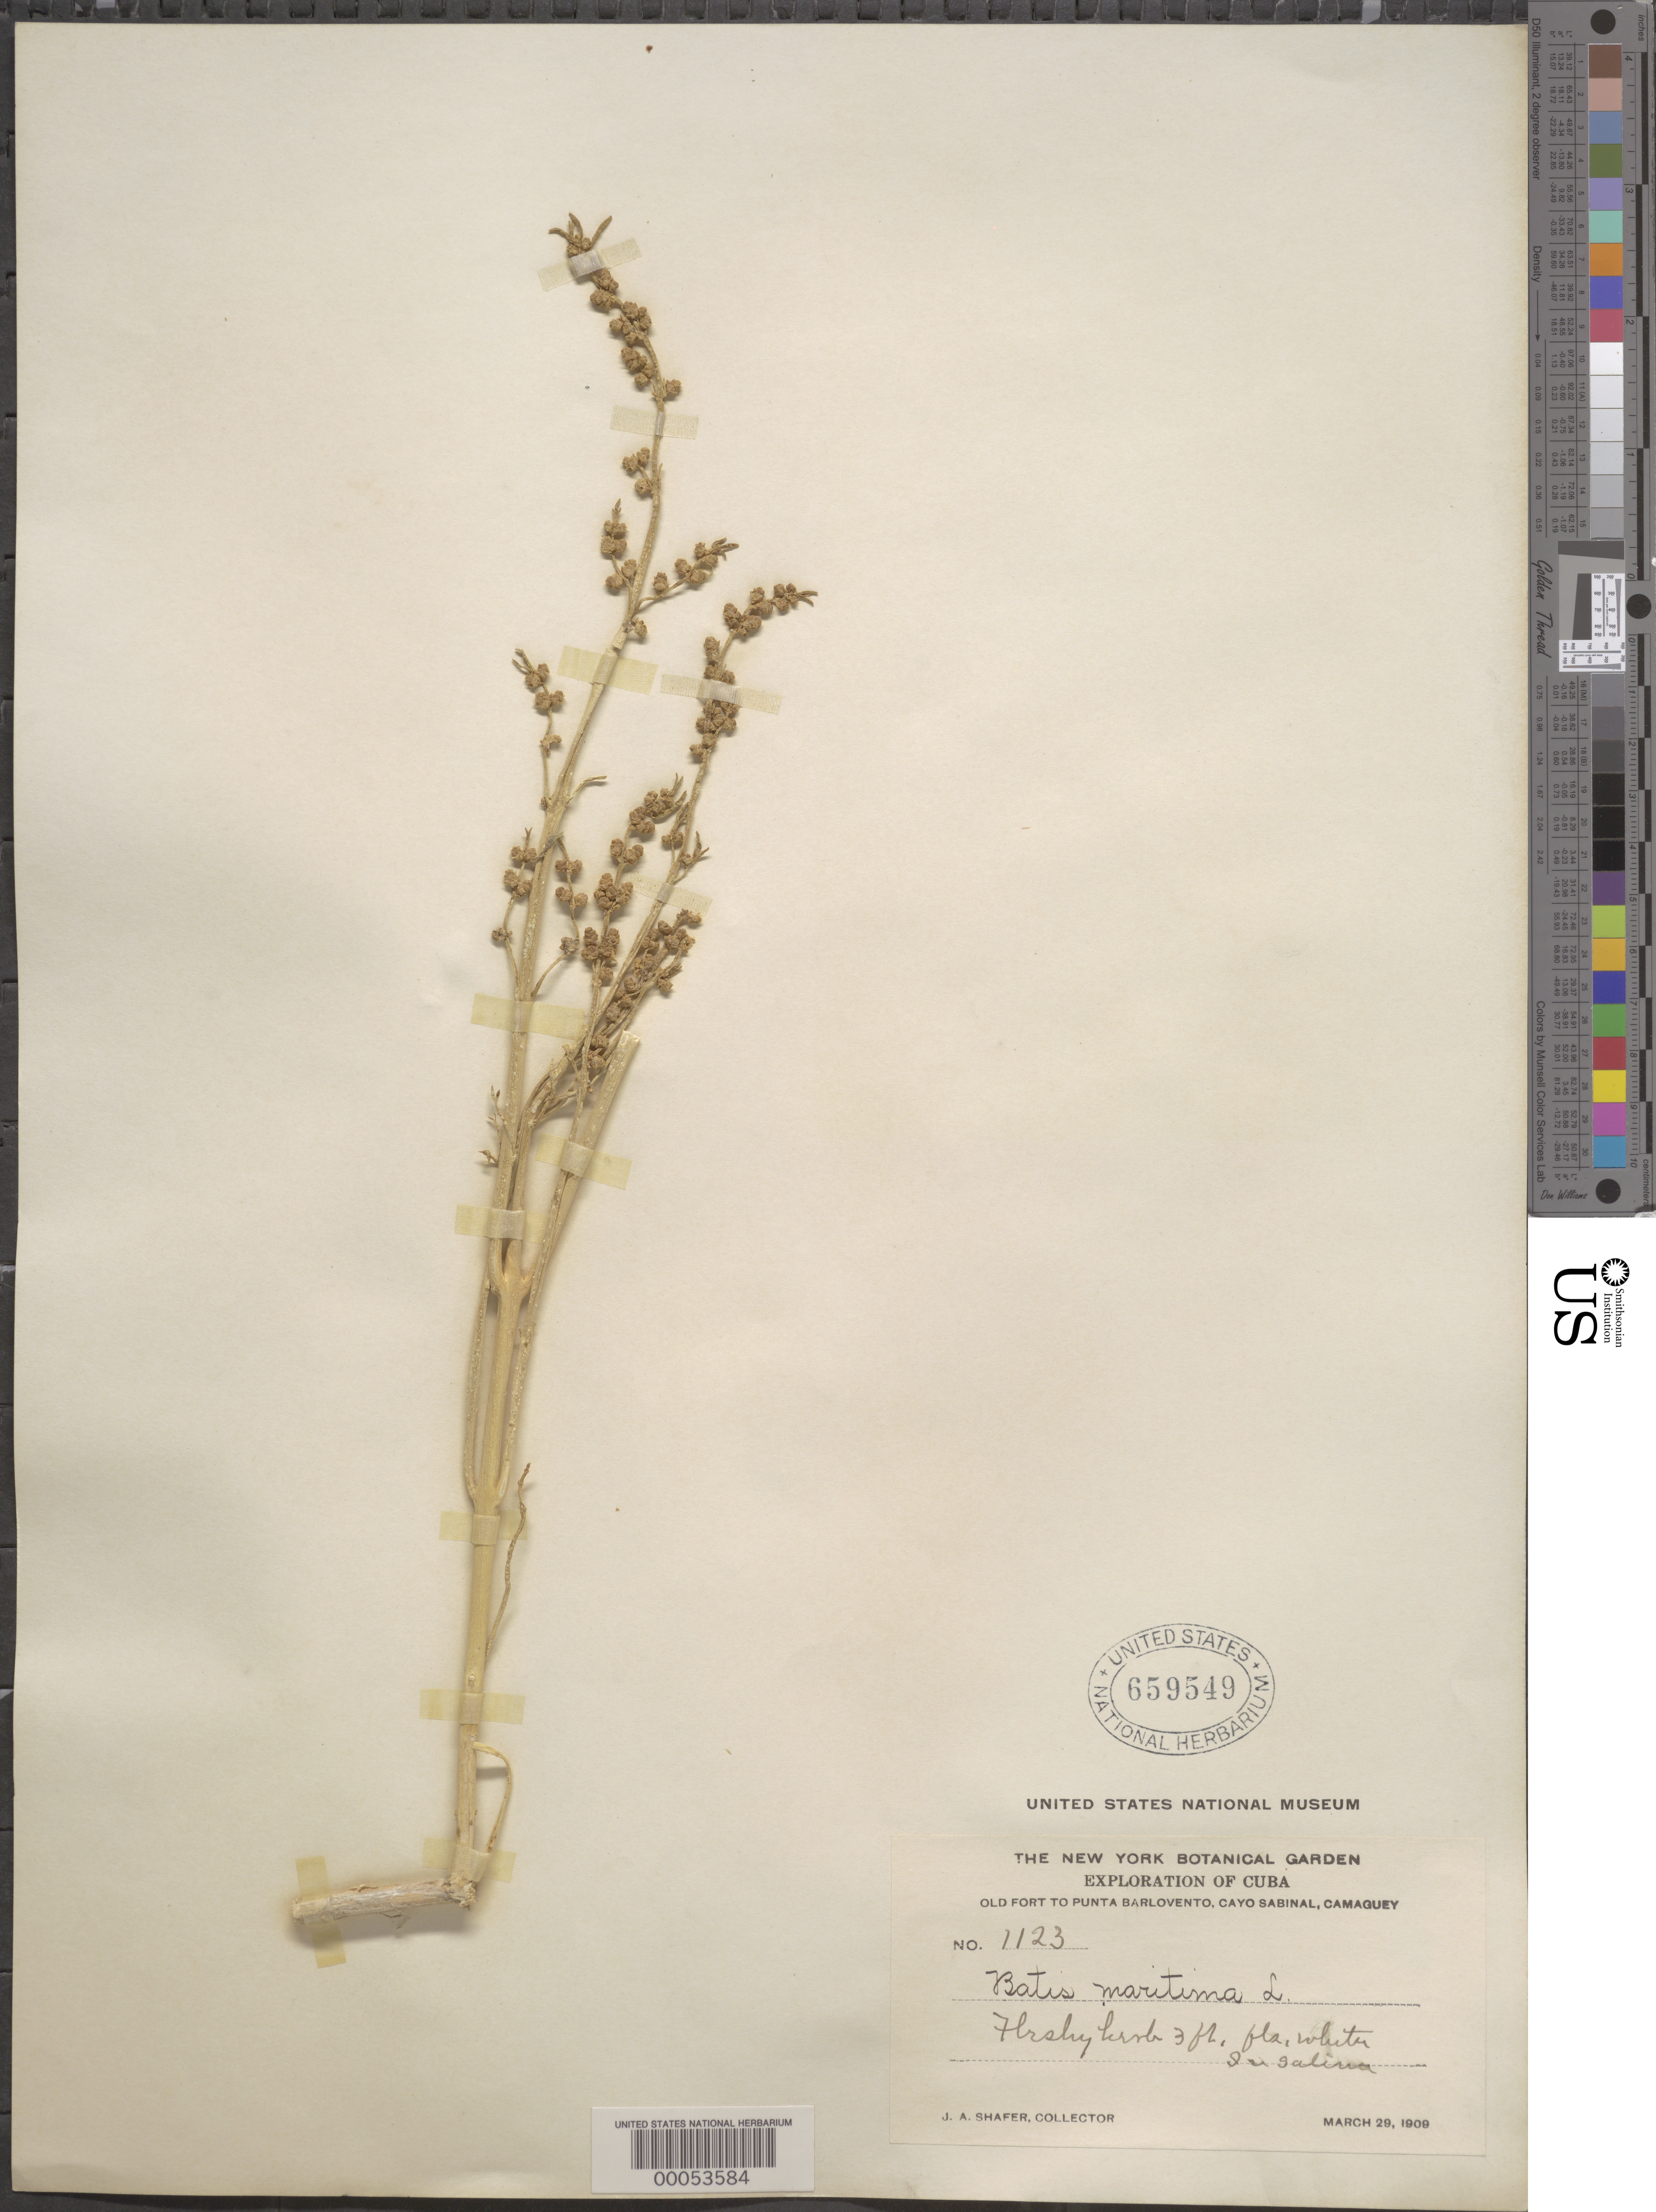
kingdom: Plantae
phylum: Tracheophyta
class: Magnoliopsida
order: Brassicales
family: Bataceae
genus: Batis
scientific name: Batis maritima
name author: L.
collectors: J. A. Shafer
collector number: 1123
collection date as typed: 29 Mar 1909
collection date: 1909-03-29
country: Cuba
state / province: Camagüey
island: Greater Antilles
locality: Old fort to Punta Barlovento, Cayo Sabinal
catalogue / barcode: US 659549